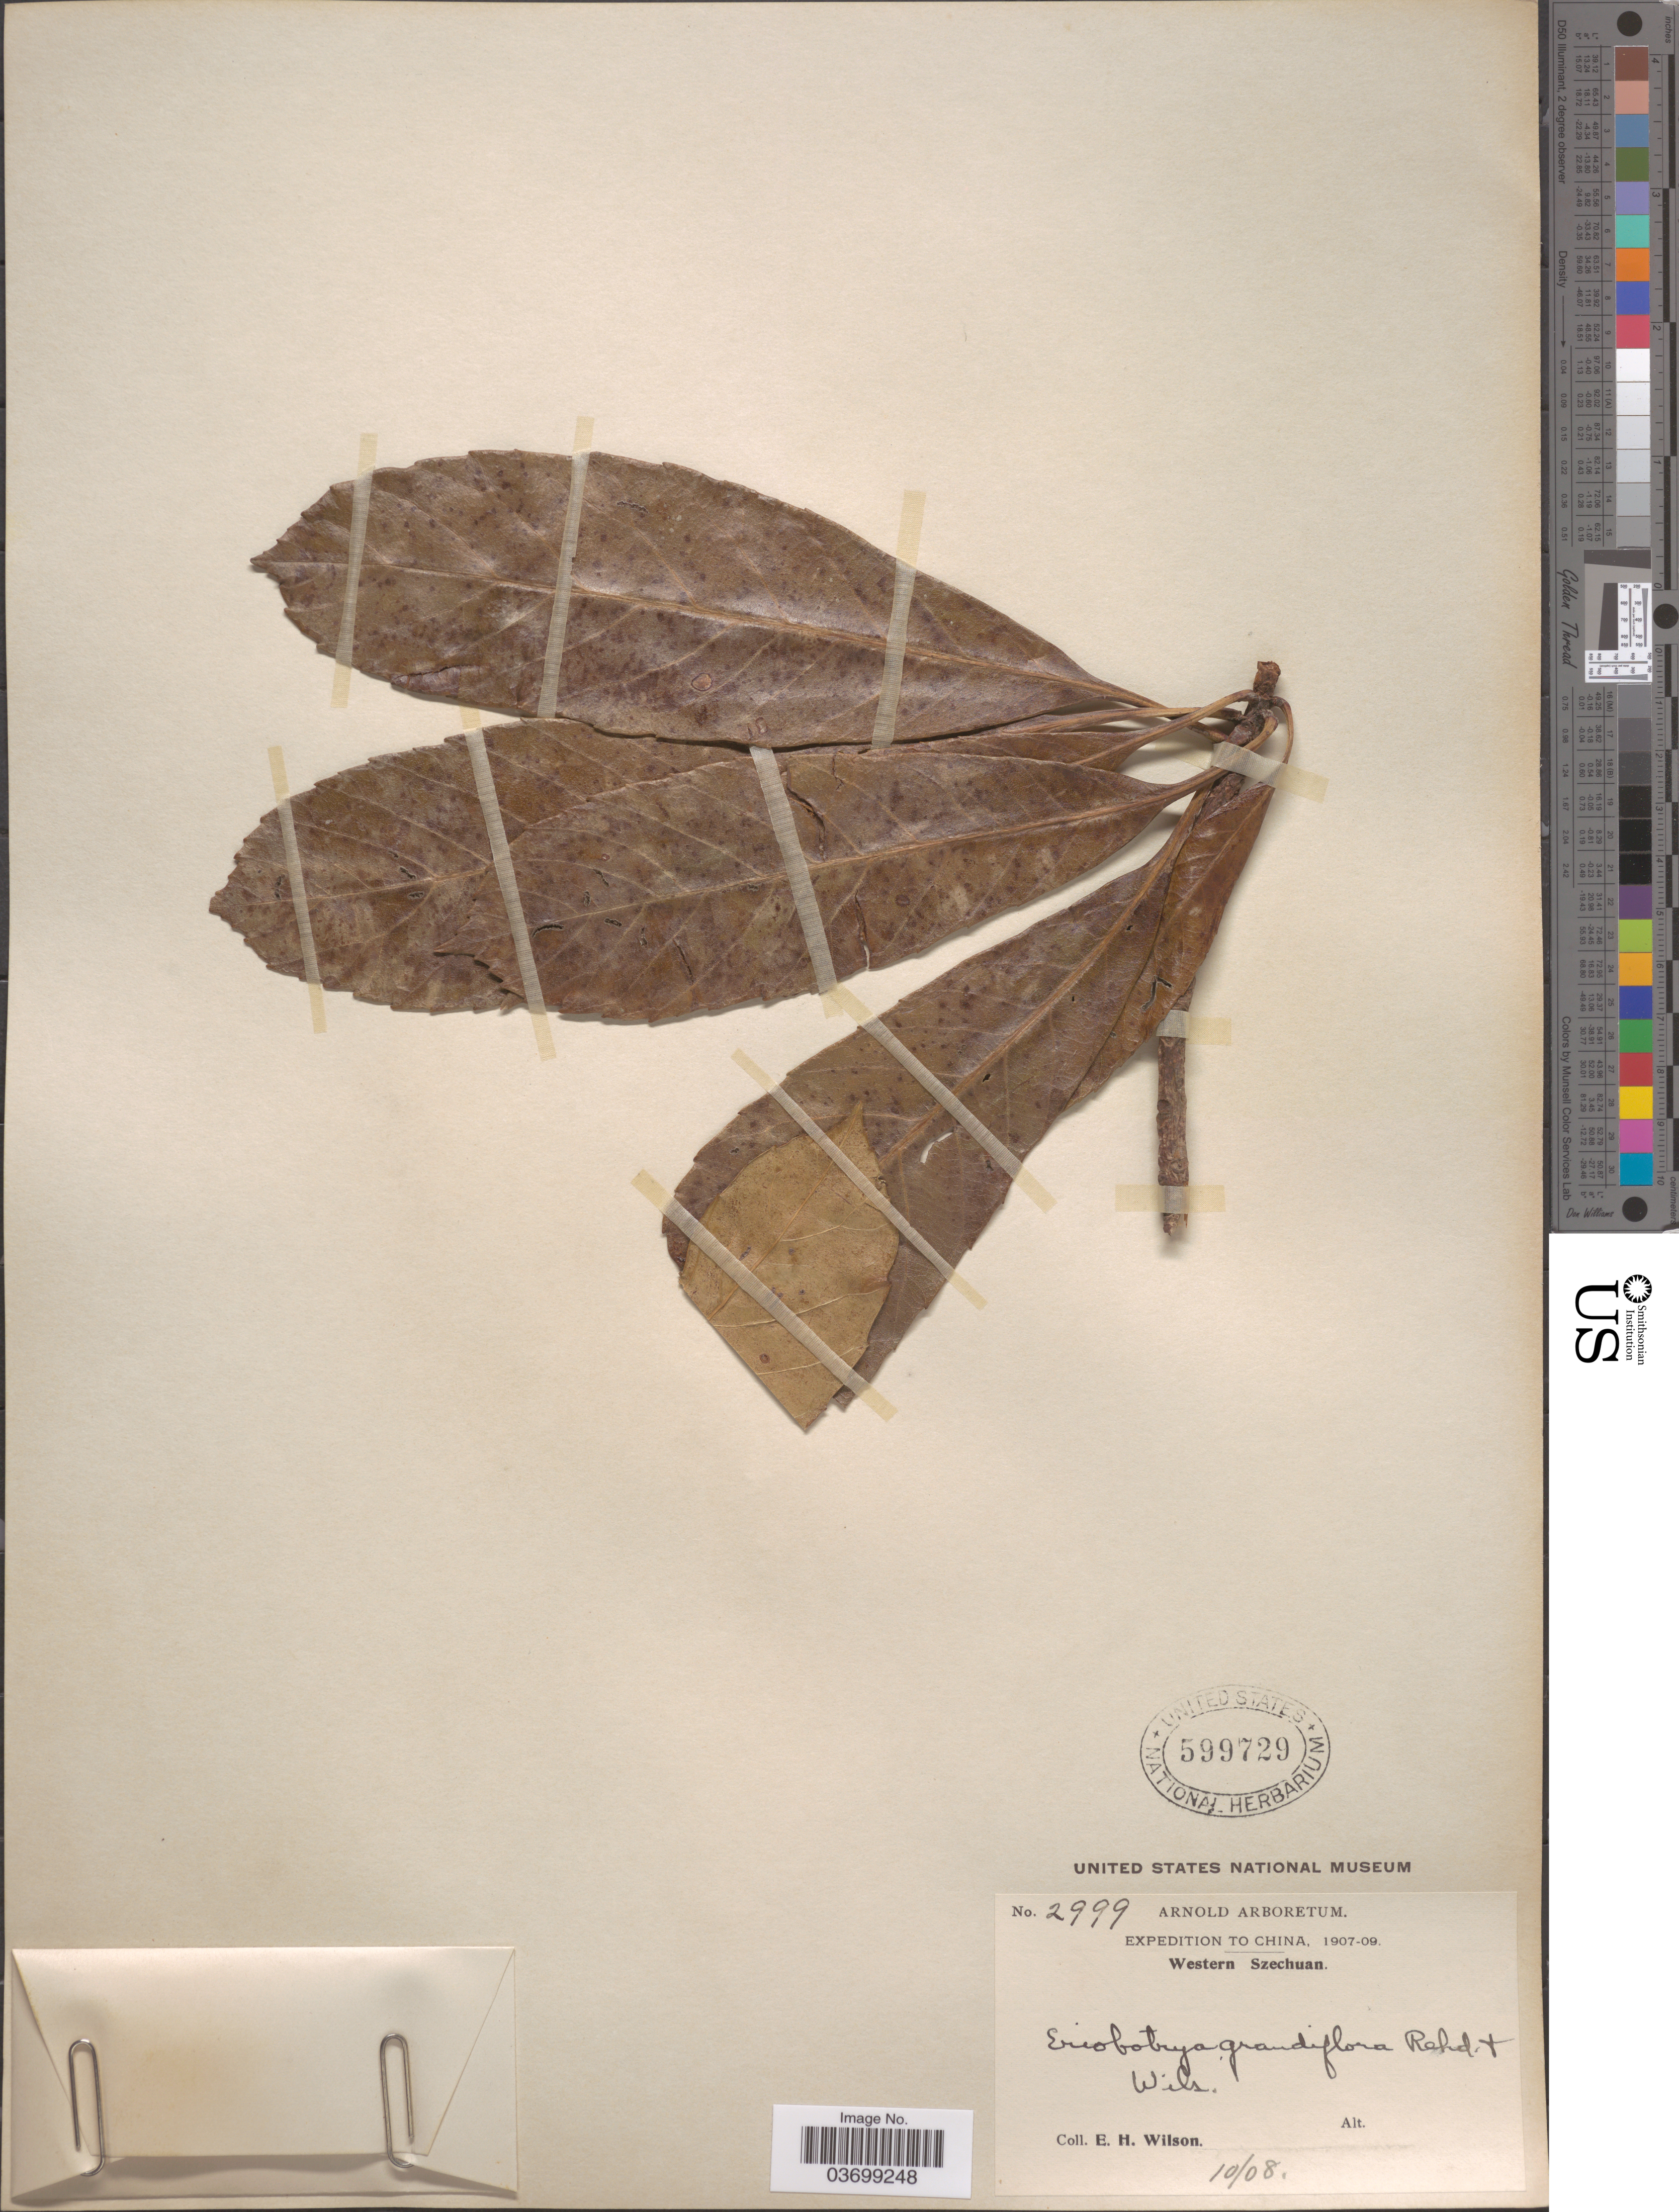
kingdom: Plantae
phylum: Tracheophyta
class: Magnoliopsida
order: Rosales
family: Rosaceae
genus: Rhaphiolepis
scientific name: Rhaphiolepis cavaleriei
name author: (H. Lév.) B.B. Liu & J. Wen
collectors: E. Wilson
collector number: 2999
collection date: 1908-10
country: China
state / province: Sichuan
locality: Western Szechuan.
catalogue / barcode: US 599729